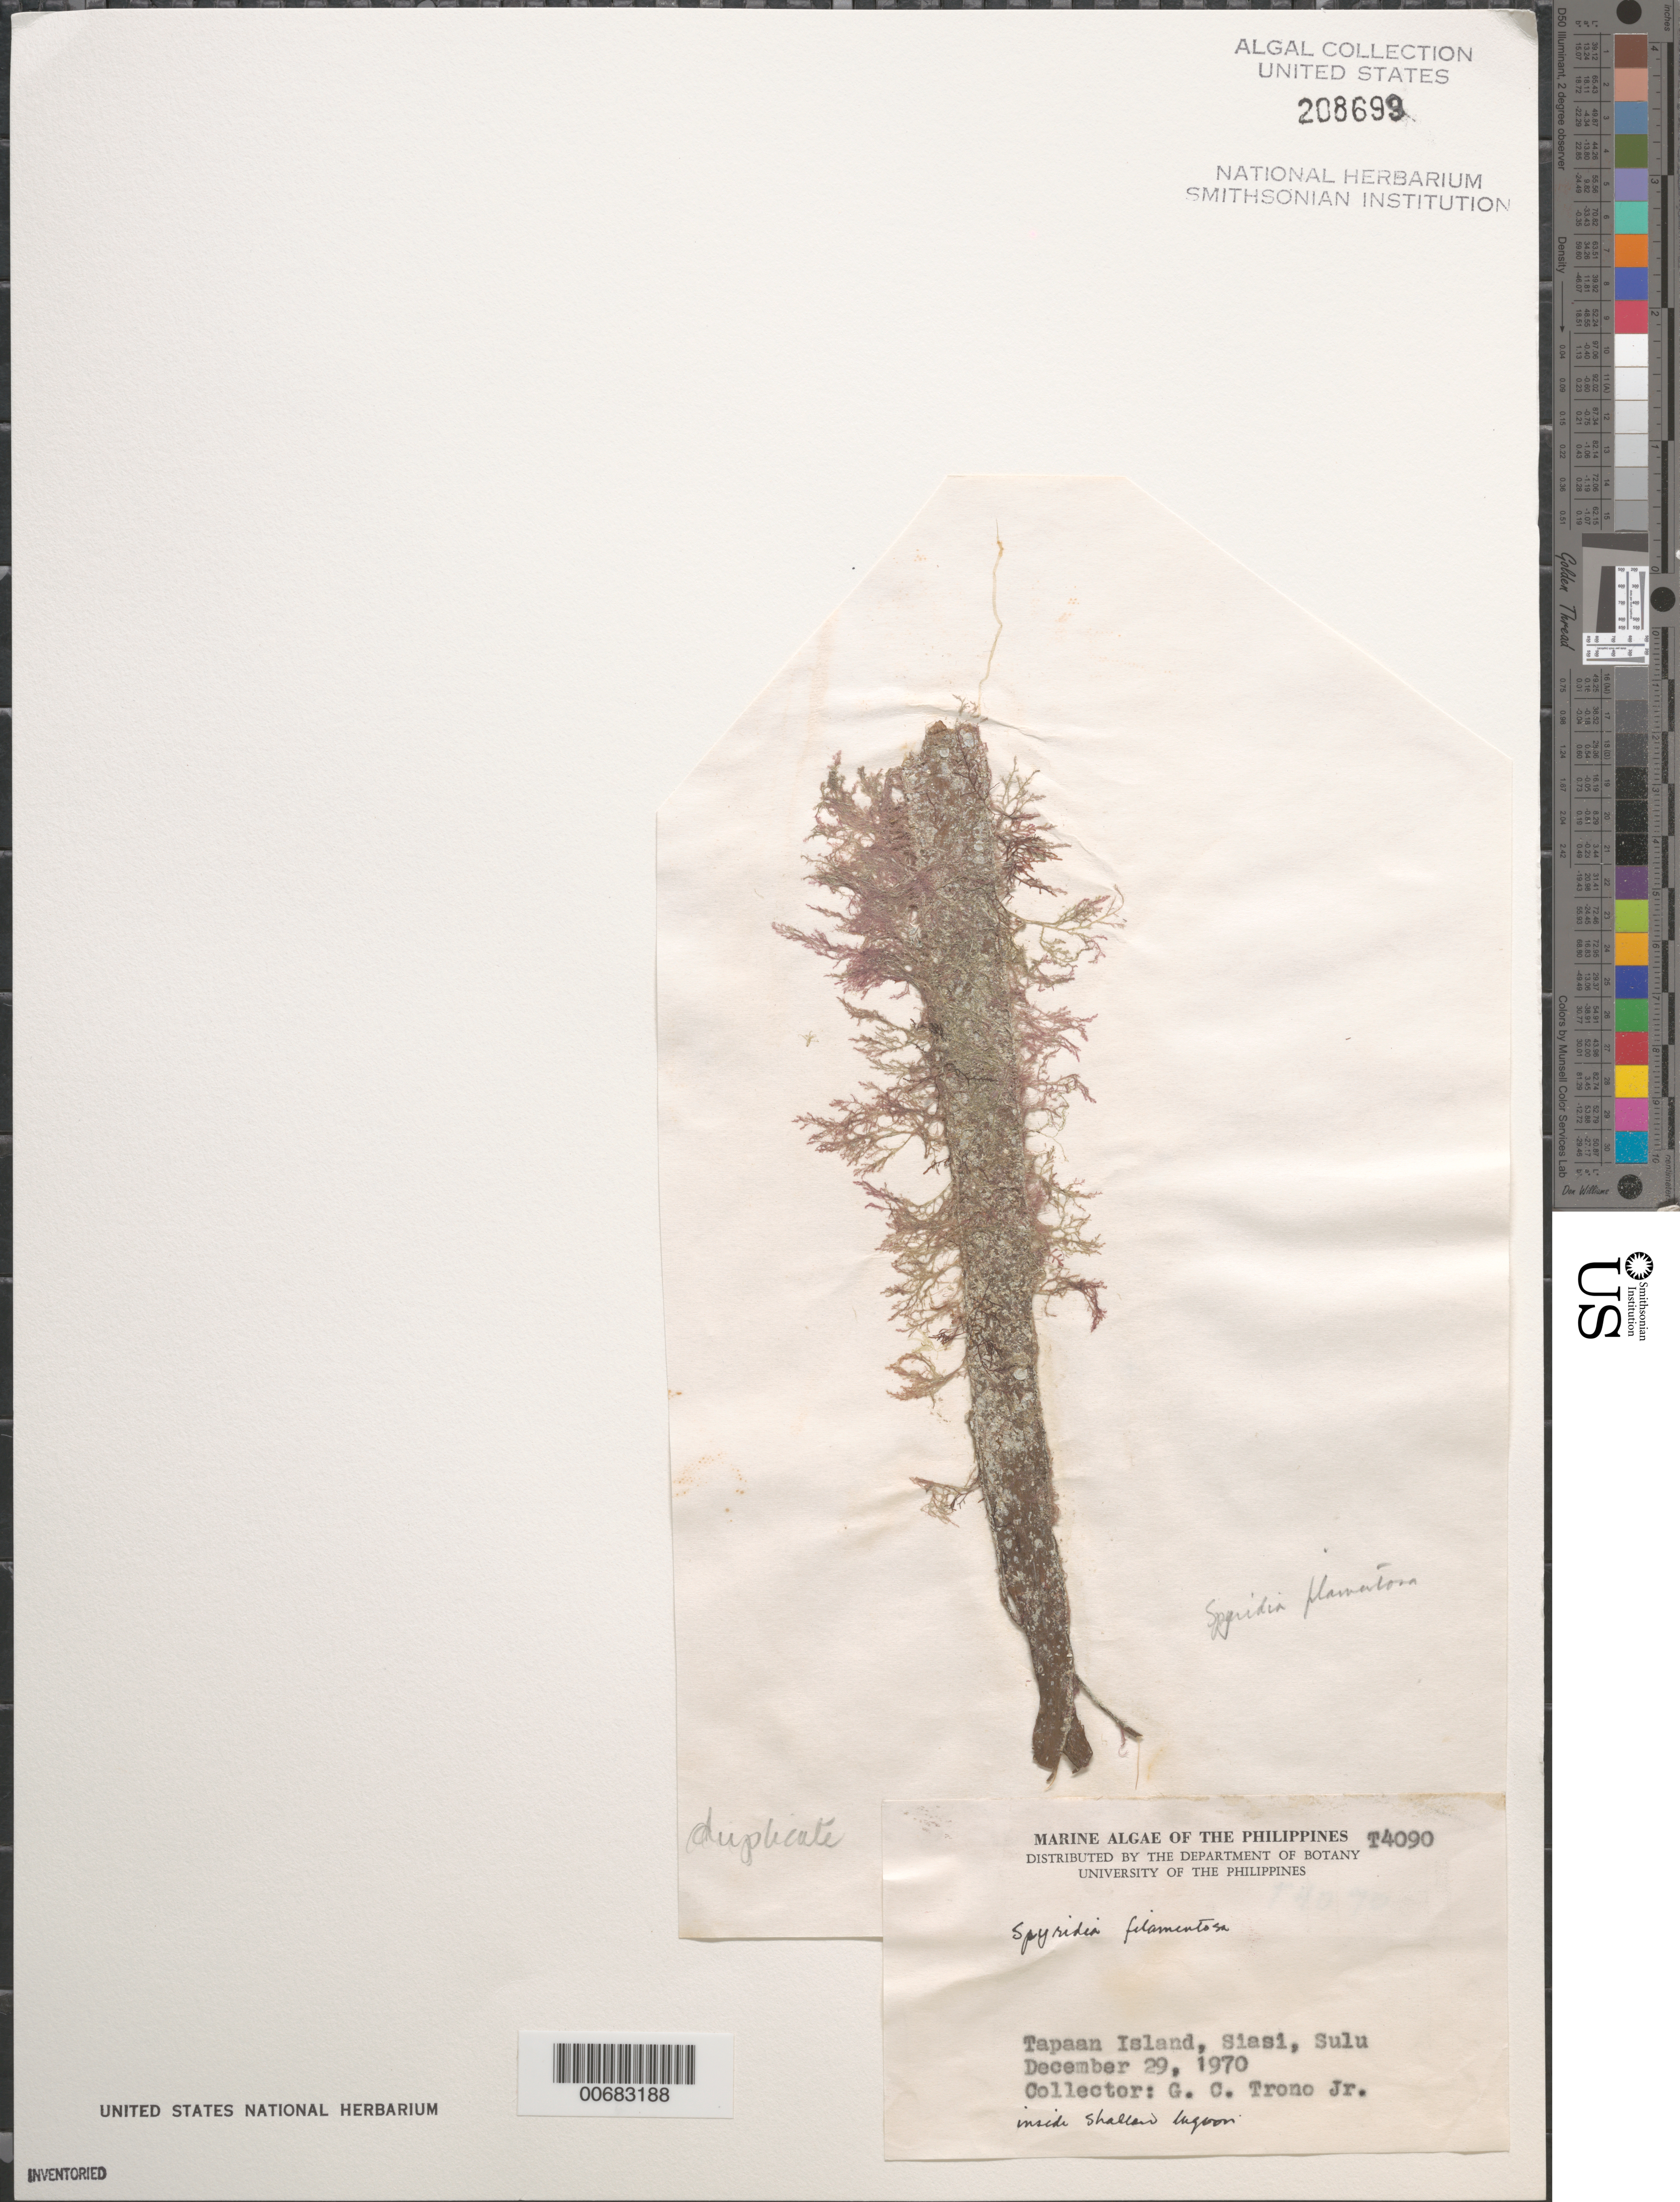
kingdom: Plantae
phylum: Rhodophyta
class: Florideophyceae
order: Ceramiales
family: Spyridiaceae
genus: Spyridia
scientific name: Spyridia filamentosa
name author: (Wulfen) Harv.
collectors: G. Trono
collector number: T4090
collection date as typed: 29 Dec 1970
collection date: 1970-12-29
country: Philippines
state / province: Muslim Mindanao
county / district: Sulu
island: Siasi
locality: Tapaan Island, Siasi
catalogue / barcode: US 208699